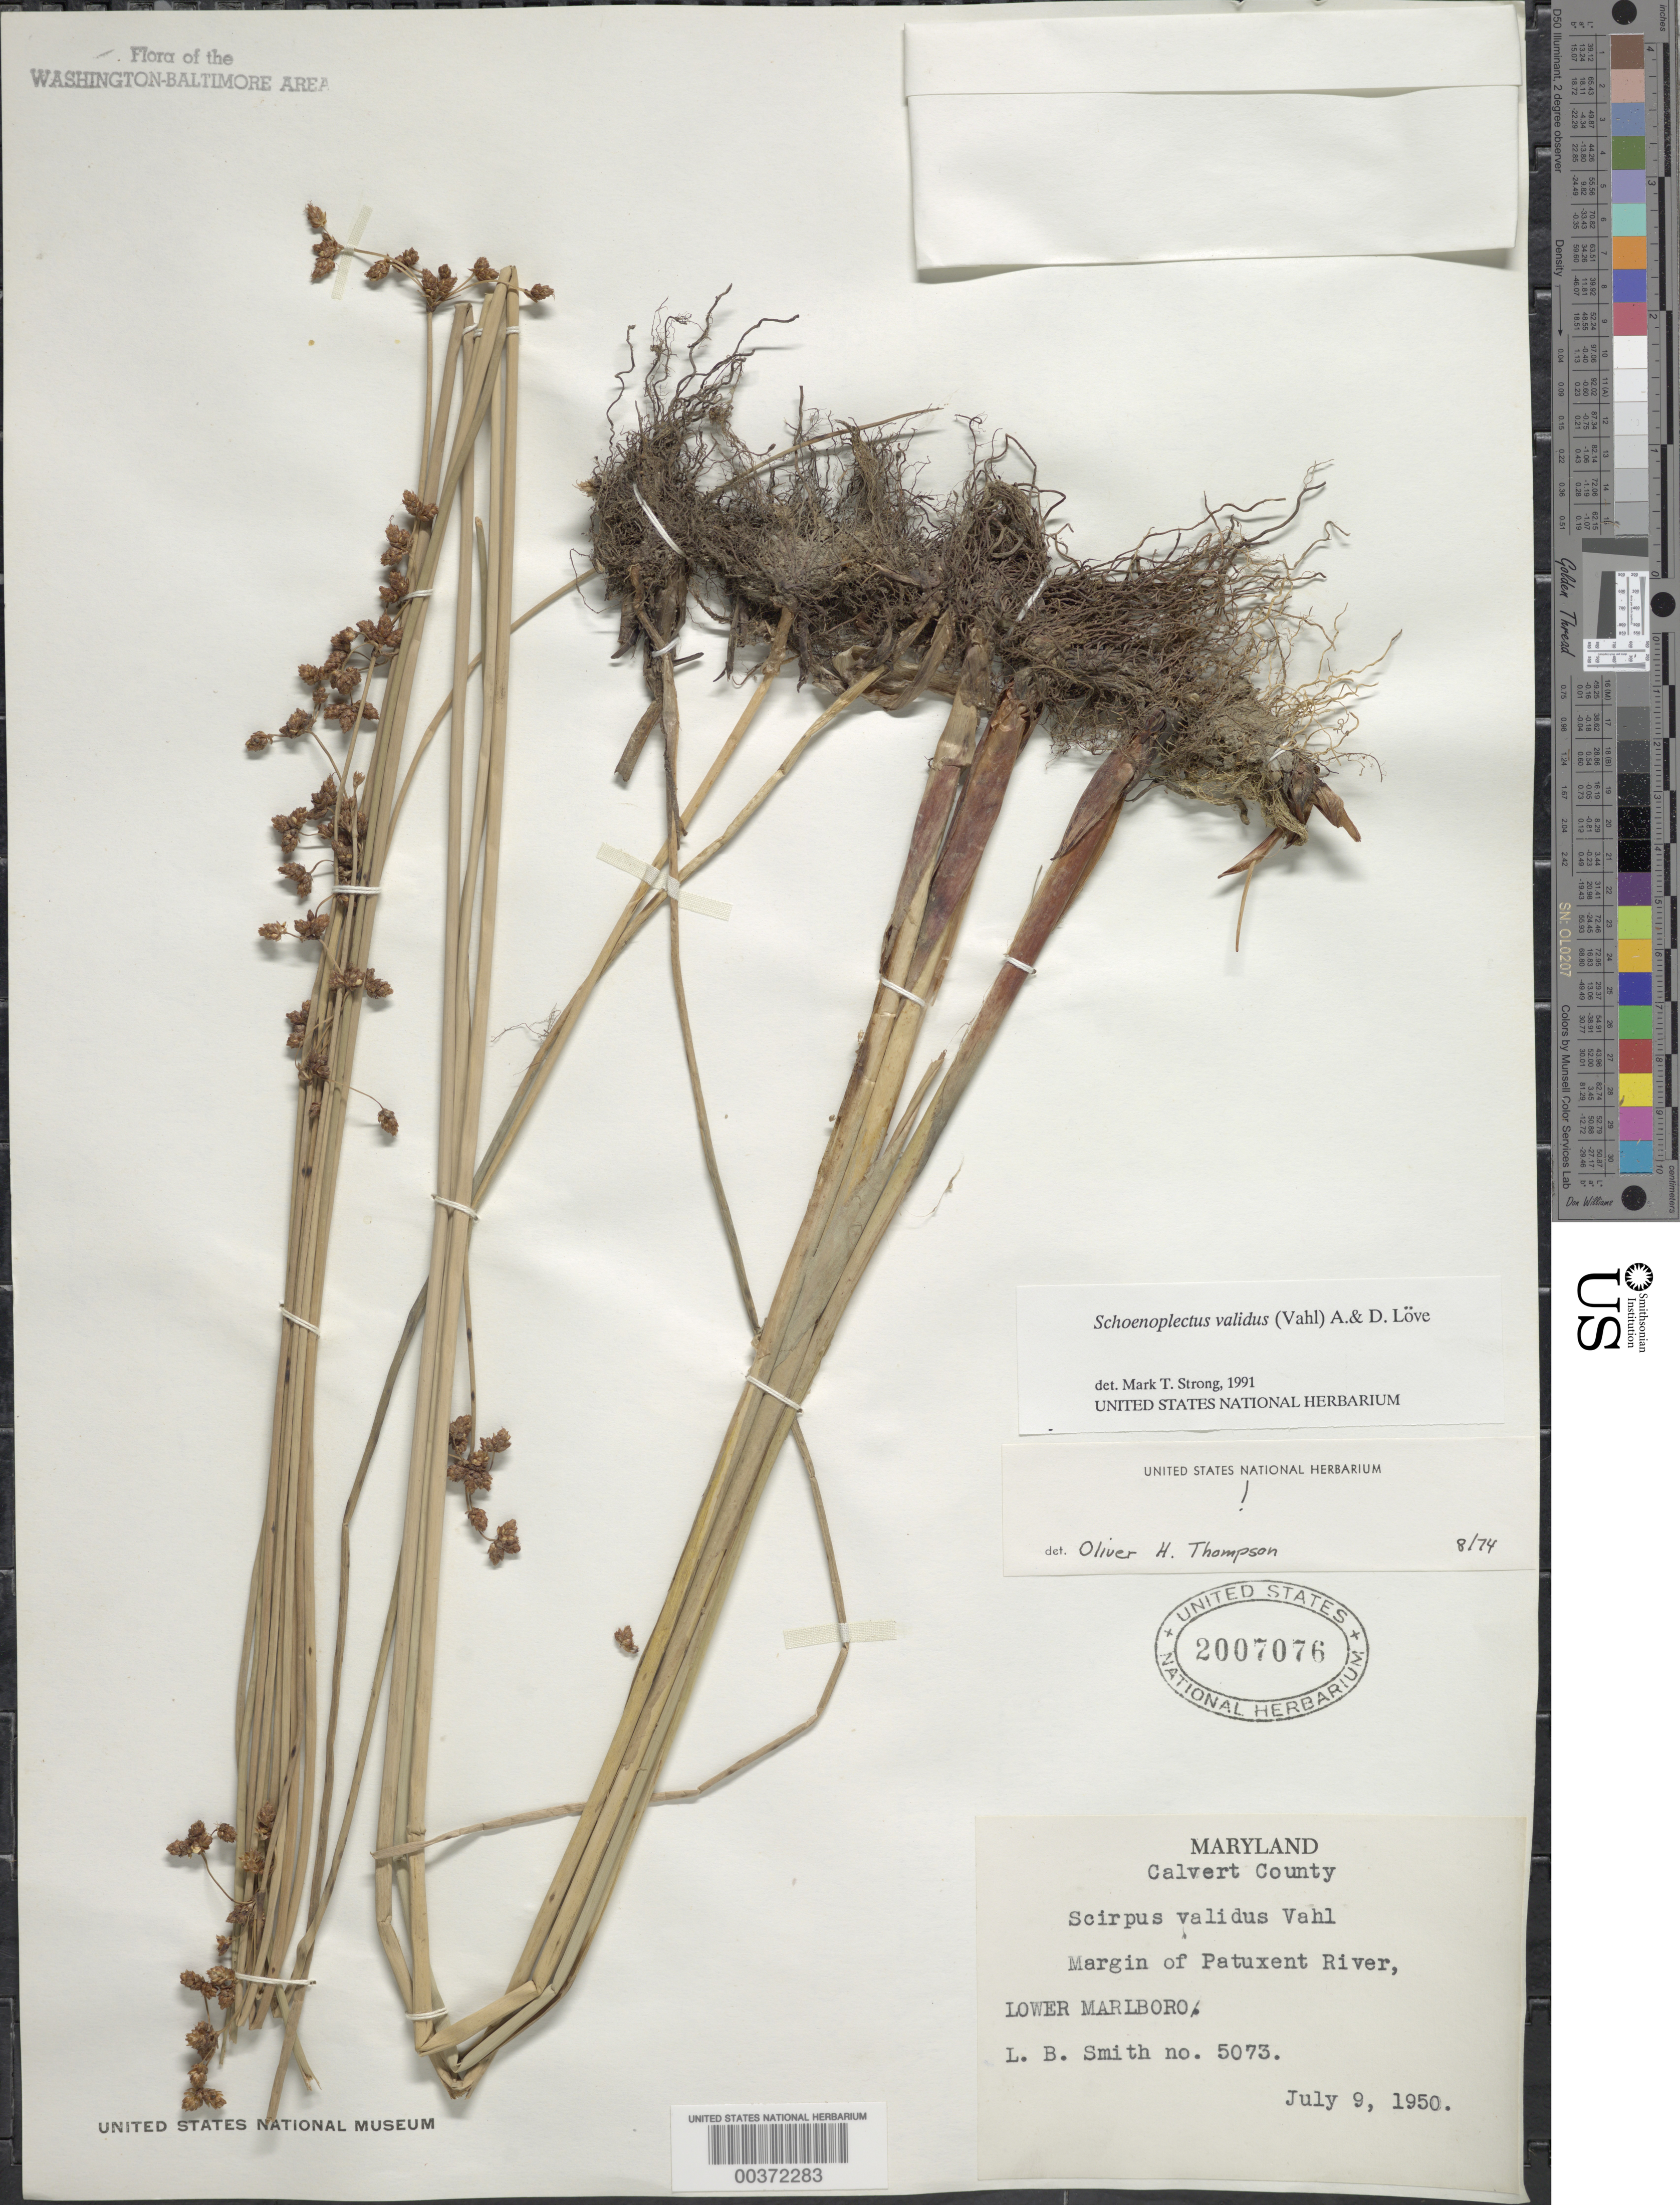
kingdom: Plantae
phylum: Tracheophyta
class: Liliopsida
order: Poales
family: Cyperaceae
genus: Schoenoplectus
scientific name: Schoenoplectus validus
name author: (Vahl) Á. Löve & D. Löve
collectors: E. P. Killip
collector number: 5073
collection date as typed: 09 Jul 1950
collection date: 1950-07-09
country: United States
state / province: Maryland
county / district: Calvert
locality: Patuxent River, Lower Marlboro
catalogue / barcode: US 2007076